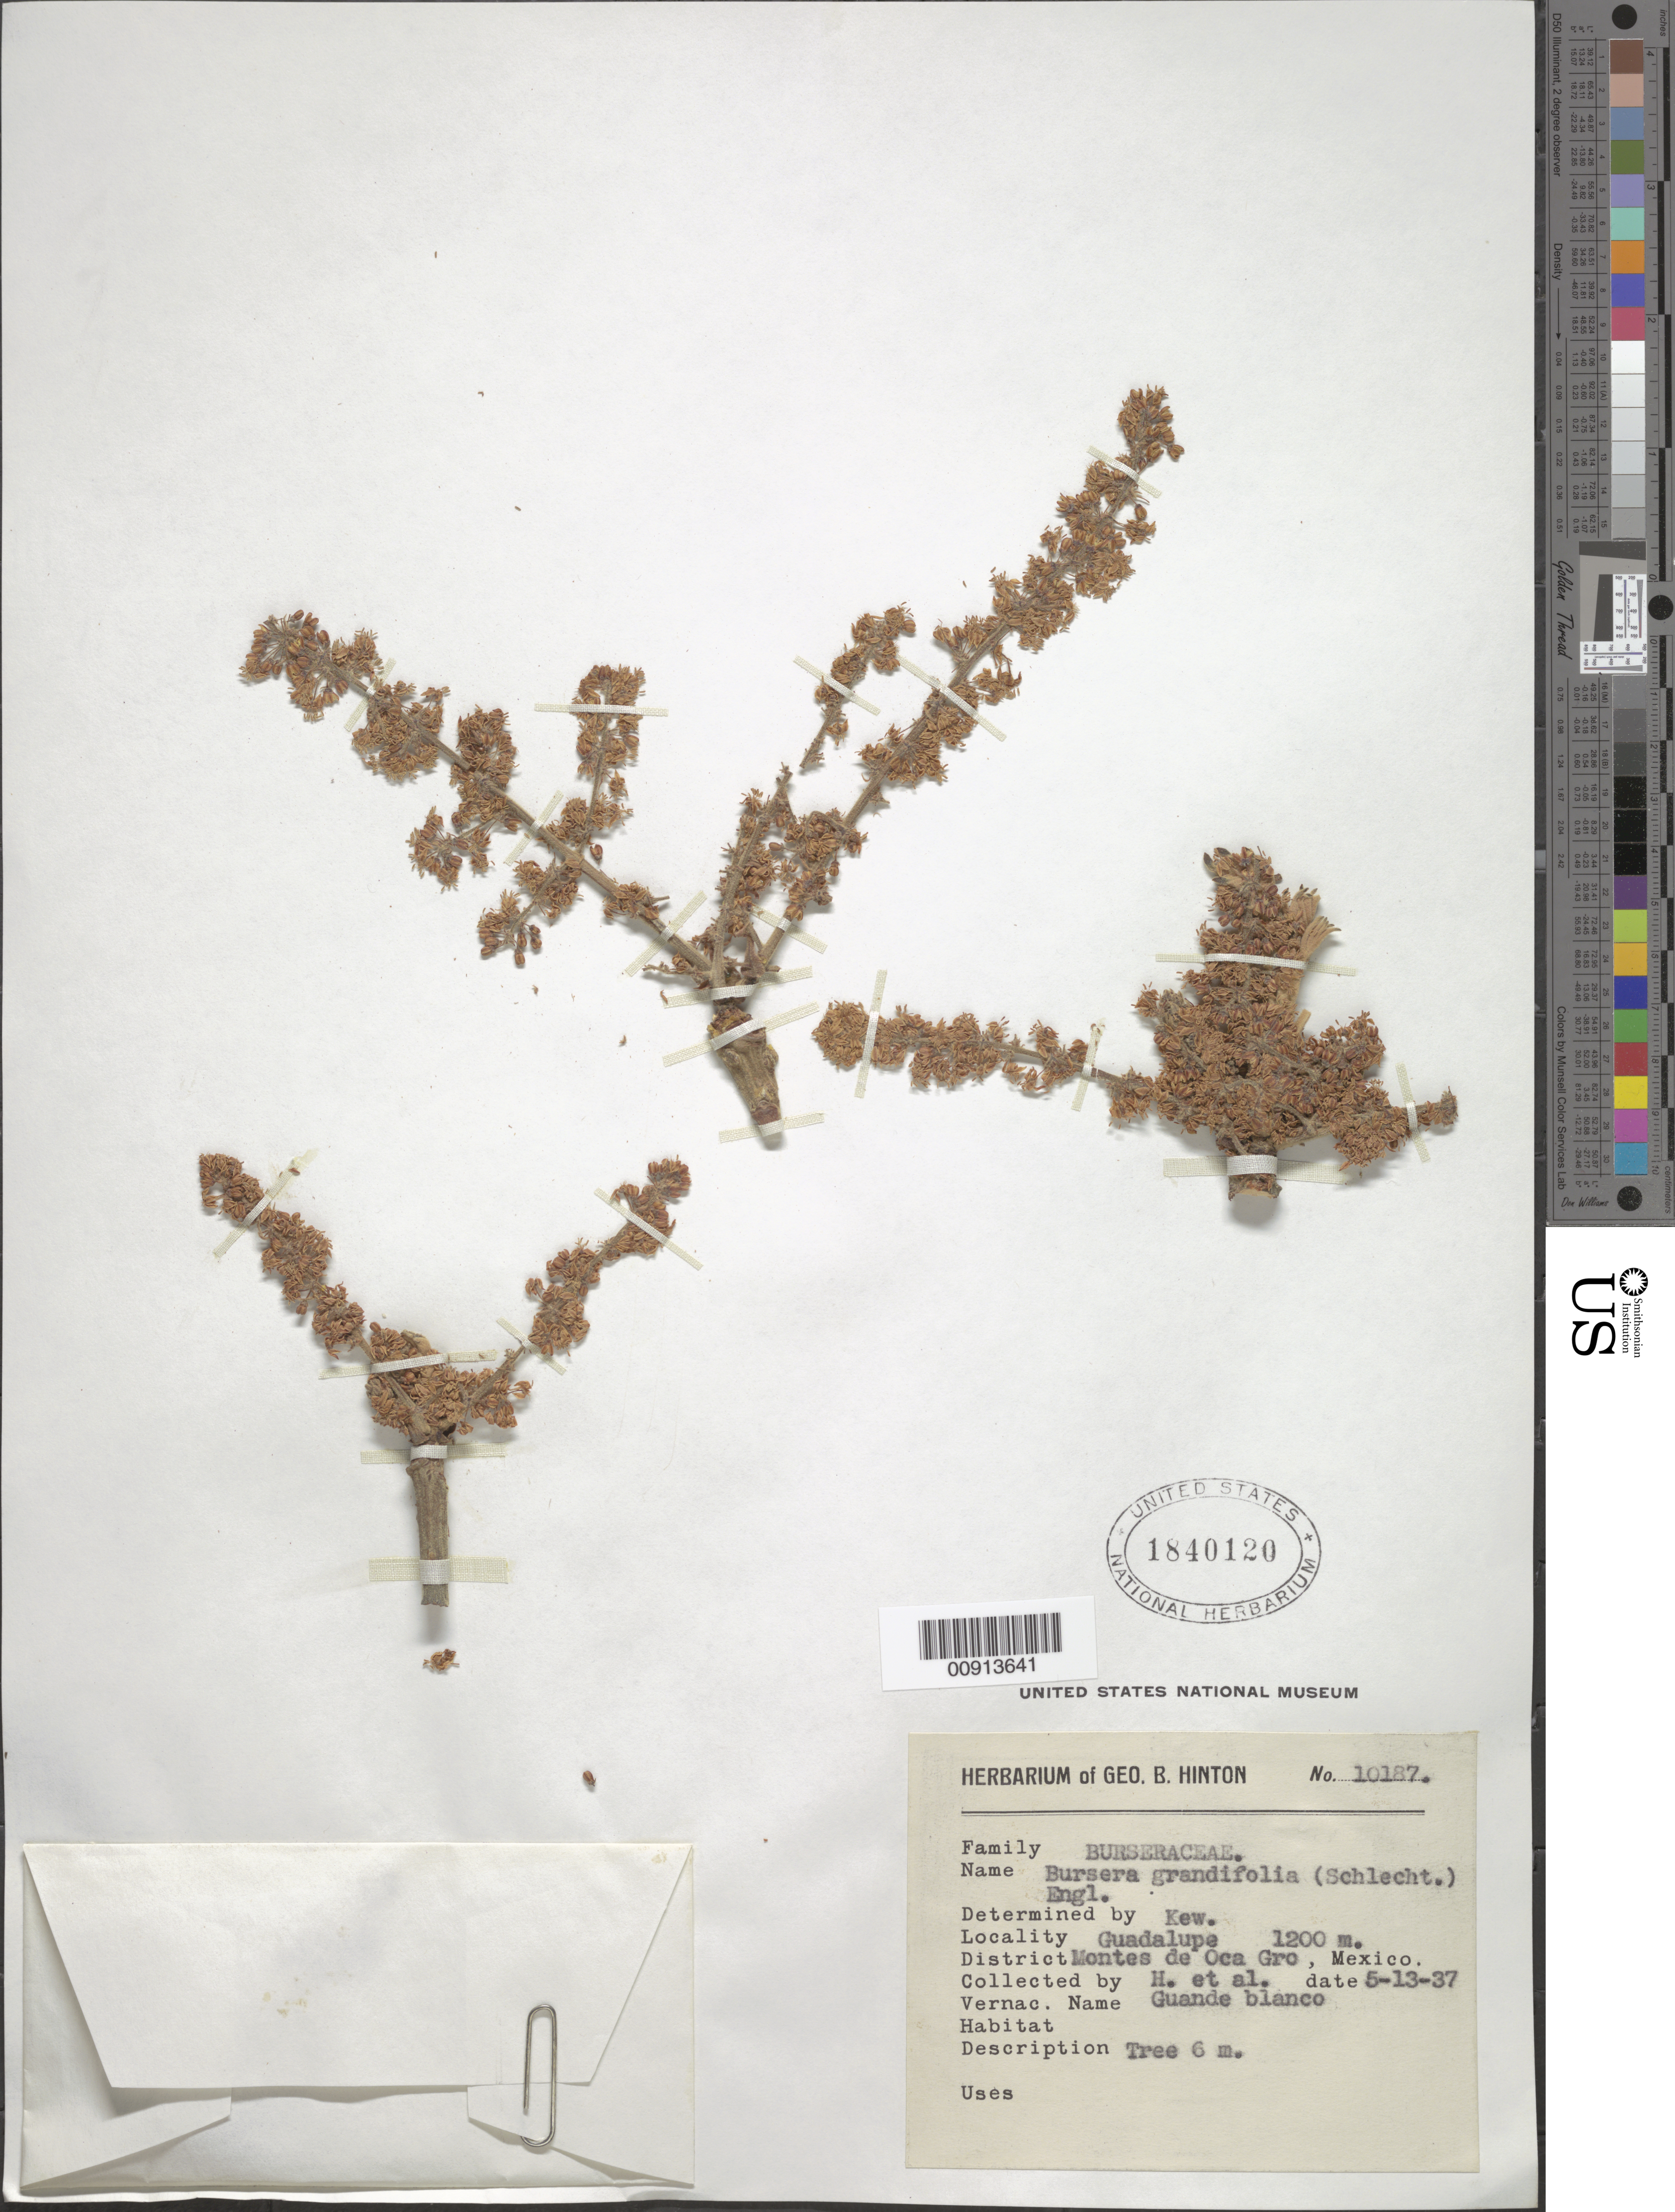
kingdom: Plantae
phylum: Tracheophyta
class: Magnoliopsida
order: Sapindales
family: Burseraceae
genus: Bursera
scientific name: Bursera grandifolia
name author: (Schltdl.) Engl.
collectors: G. B. Hinton & et al.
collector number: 10187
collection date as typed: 13 May 1937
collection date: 1937-05-13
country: Mexico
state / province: Guerrero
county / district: Montes de Oca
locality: Guadalupe, District Montes de Oca, Guerrero.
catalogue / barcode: US 1840120